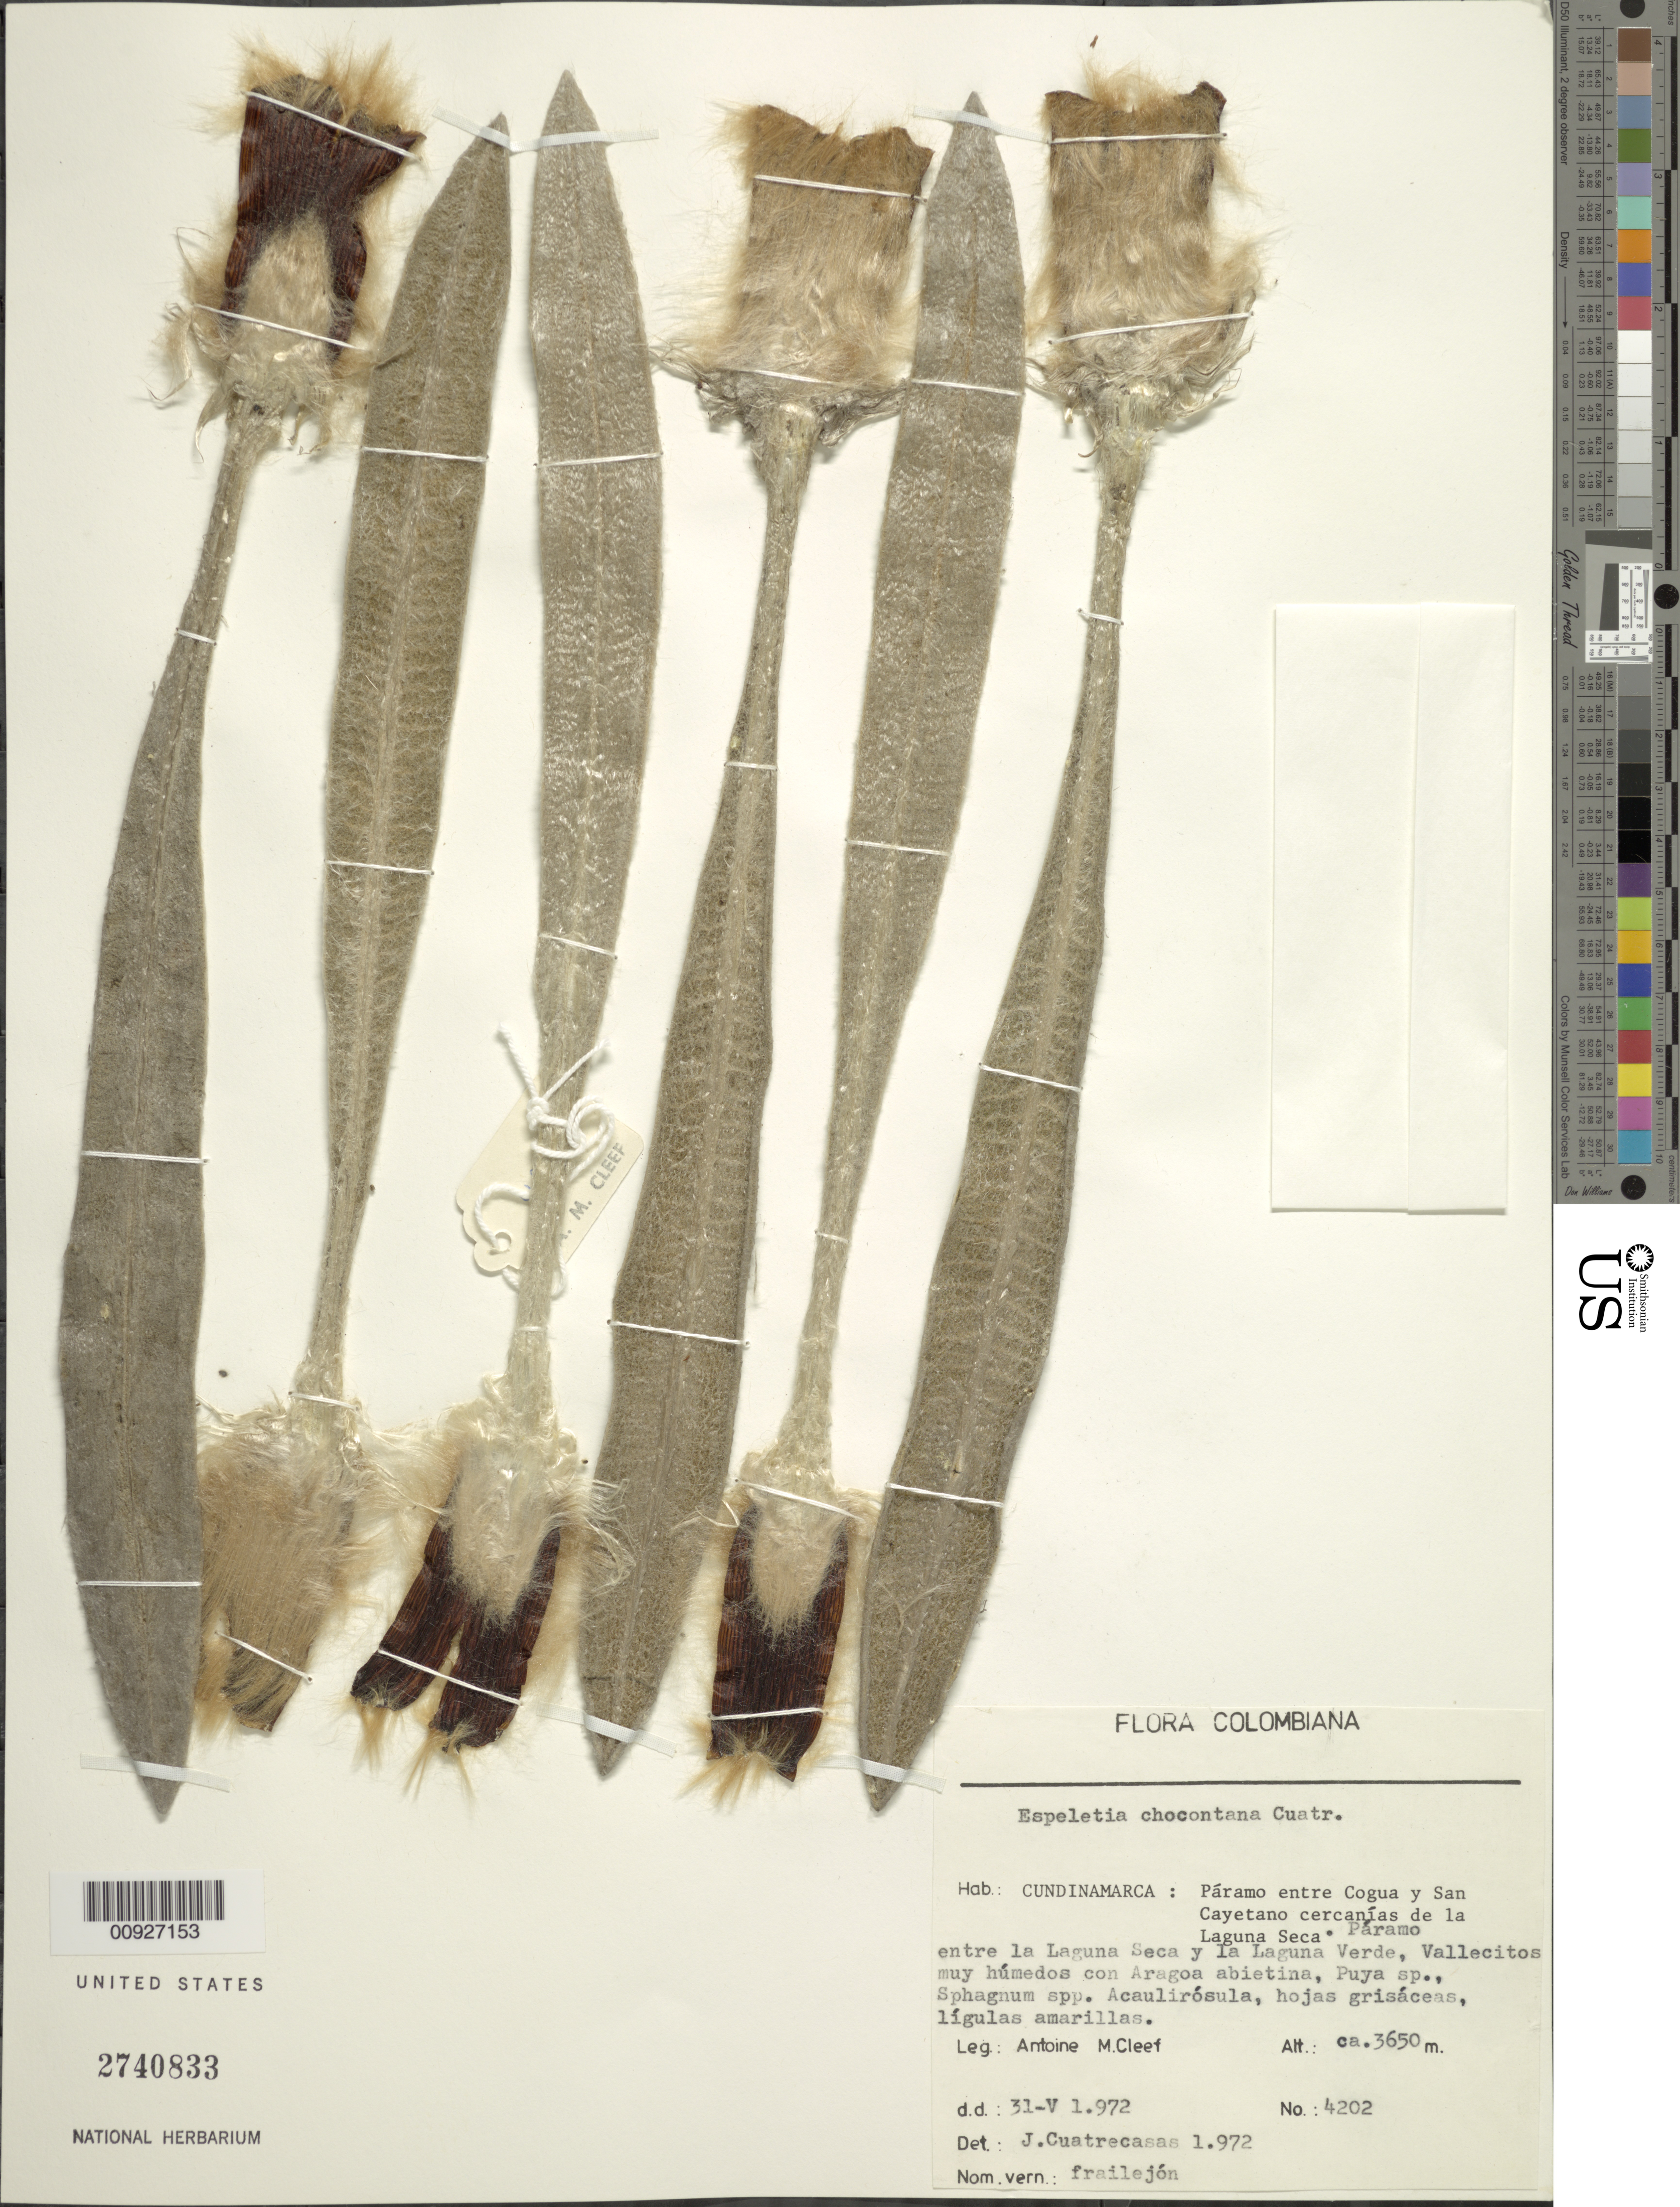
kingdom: Plantae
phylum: Tracheophyta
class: Magnoliopsida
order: Asterales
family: Asteraceae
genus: Espeletia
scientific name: Espeletia chocontana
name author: Cuatrec.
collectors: A. M. Cleef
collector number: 4202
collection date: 1972-05-31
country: Colombia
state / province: Cundinamarca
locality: Páramo entre Cogua y San Cayetano cercanías de la Laguna Seca. Páramo entre la Laguna Seca y la Laguna Verde.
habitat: Vallecitos muy húmedos con Aragoa abietina, Puya sp., Sphagnum spp.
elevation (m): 3650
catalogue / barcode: US 2740833